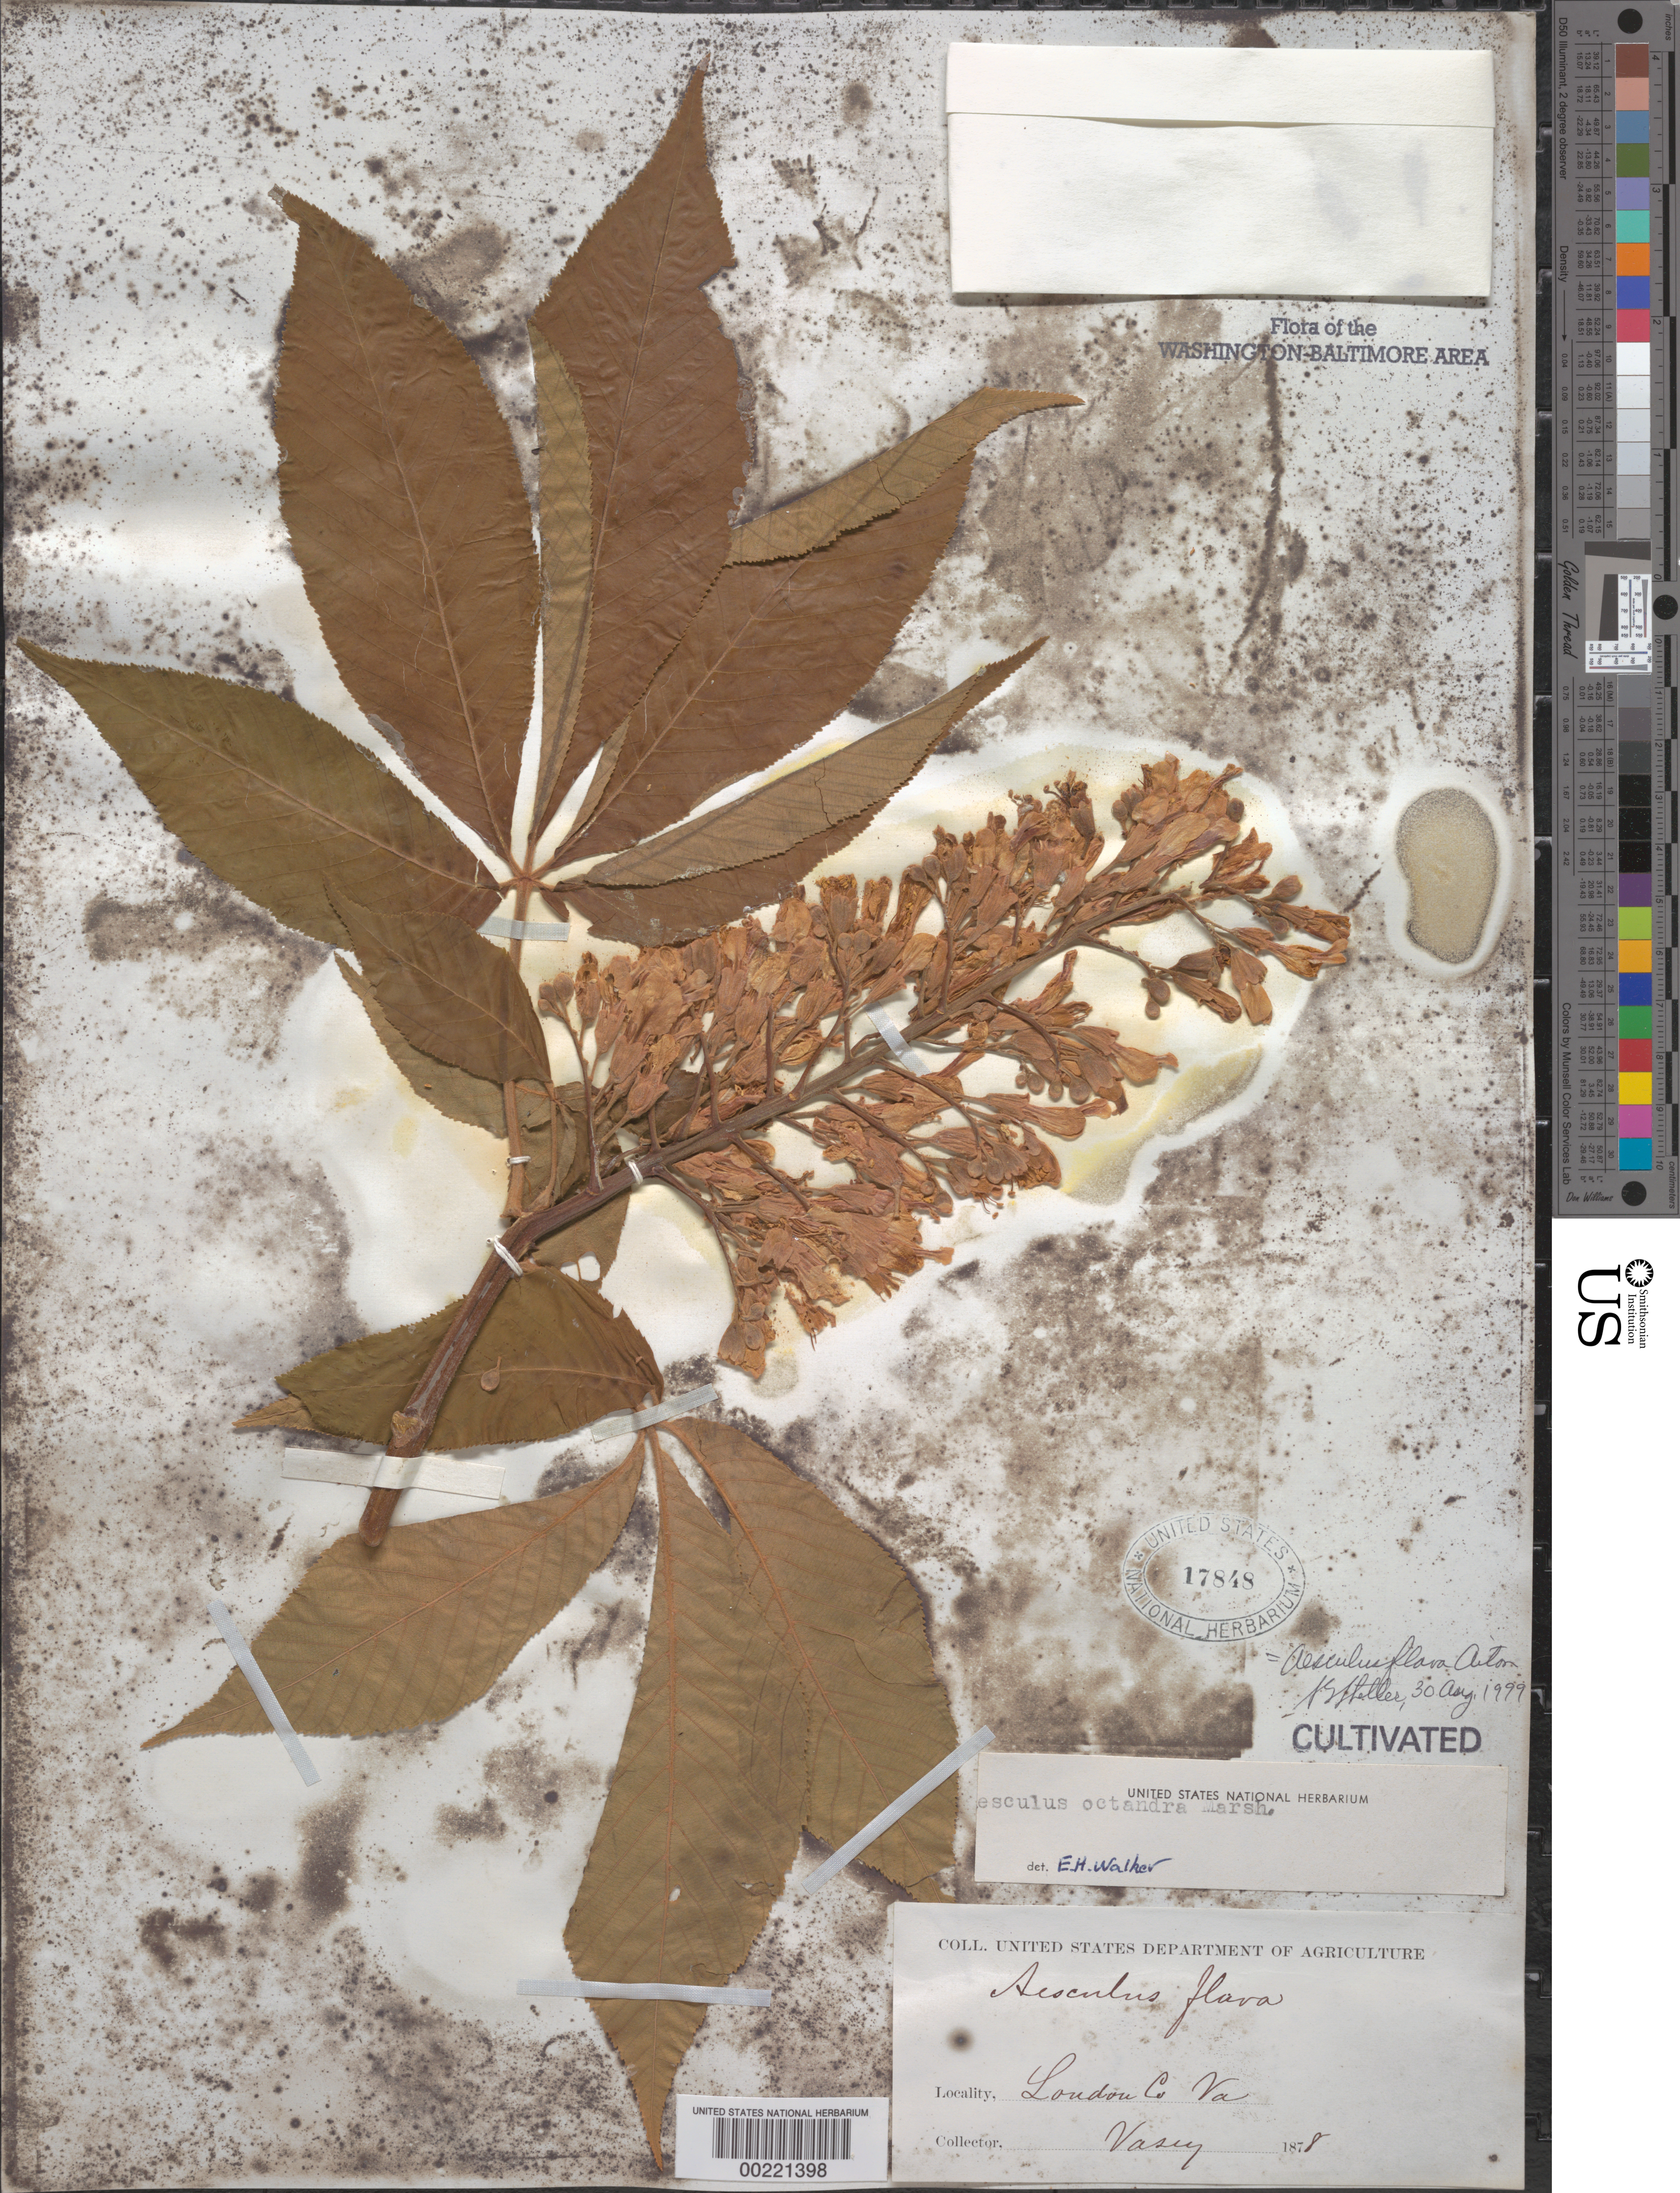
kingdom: Plantae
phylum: Tracheophyta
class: Magnoliopsida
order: Sapindales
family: Sapindaceae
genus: Aesculus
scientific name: Aesculus flava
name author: Sol.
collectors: G. R. Vasey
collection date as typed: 1878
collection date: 1878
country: United States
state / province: Virginia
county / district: Loudoun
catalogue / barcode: US 17848